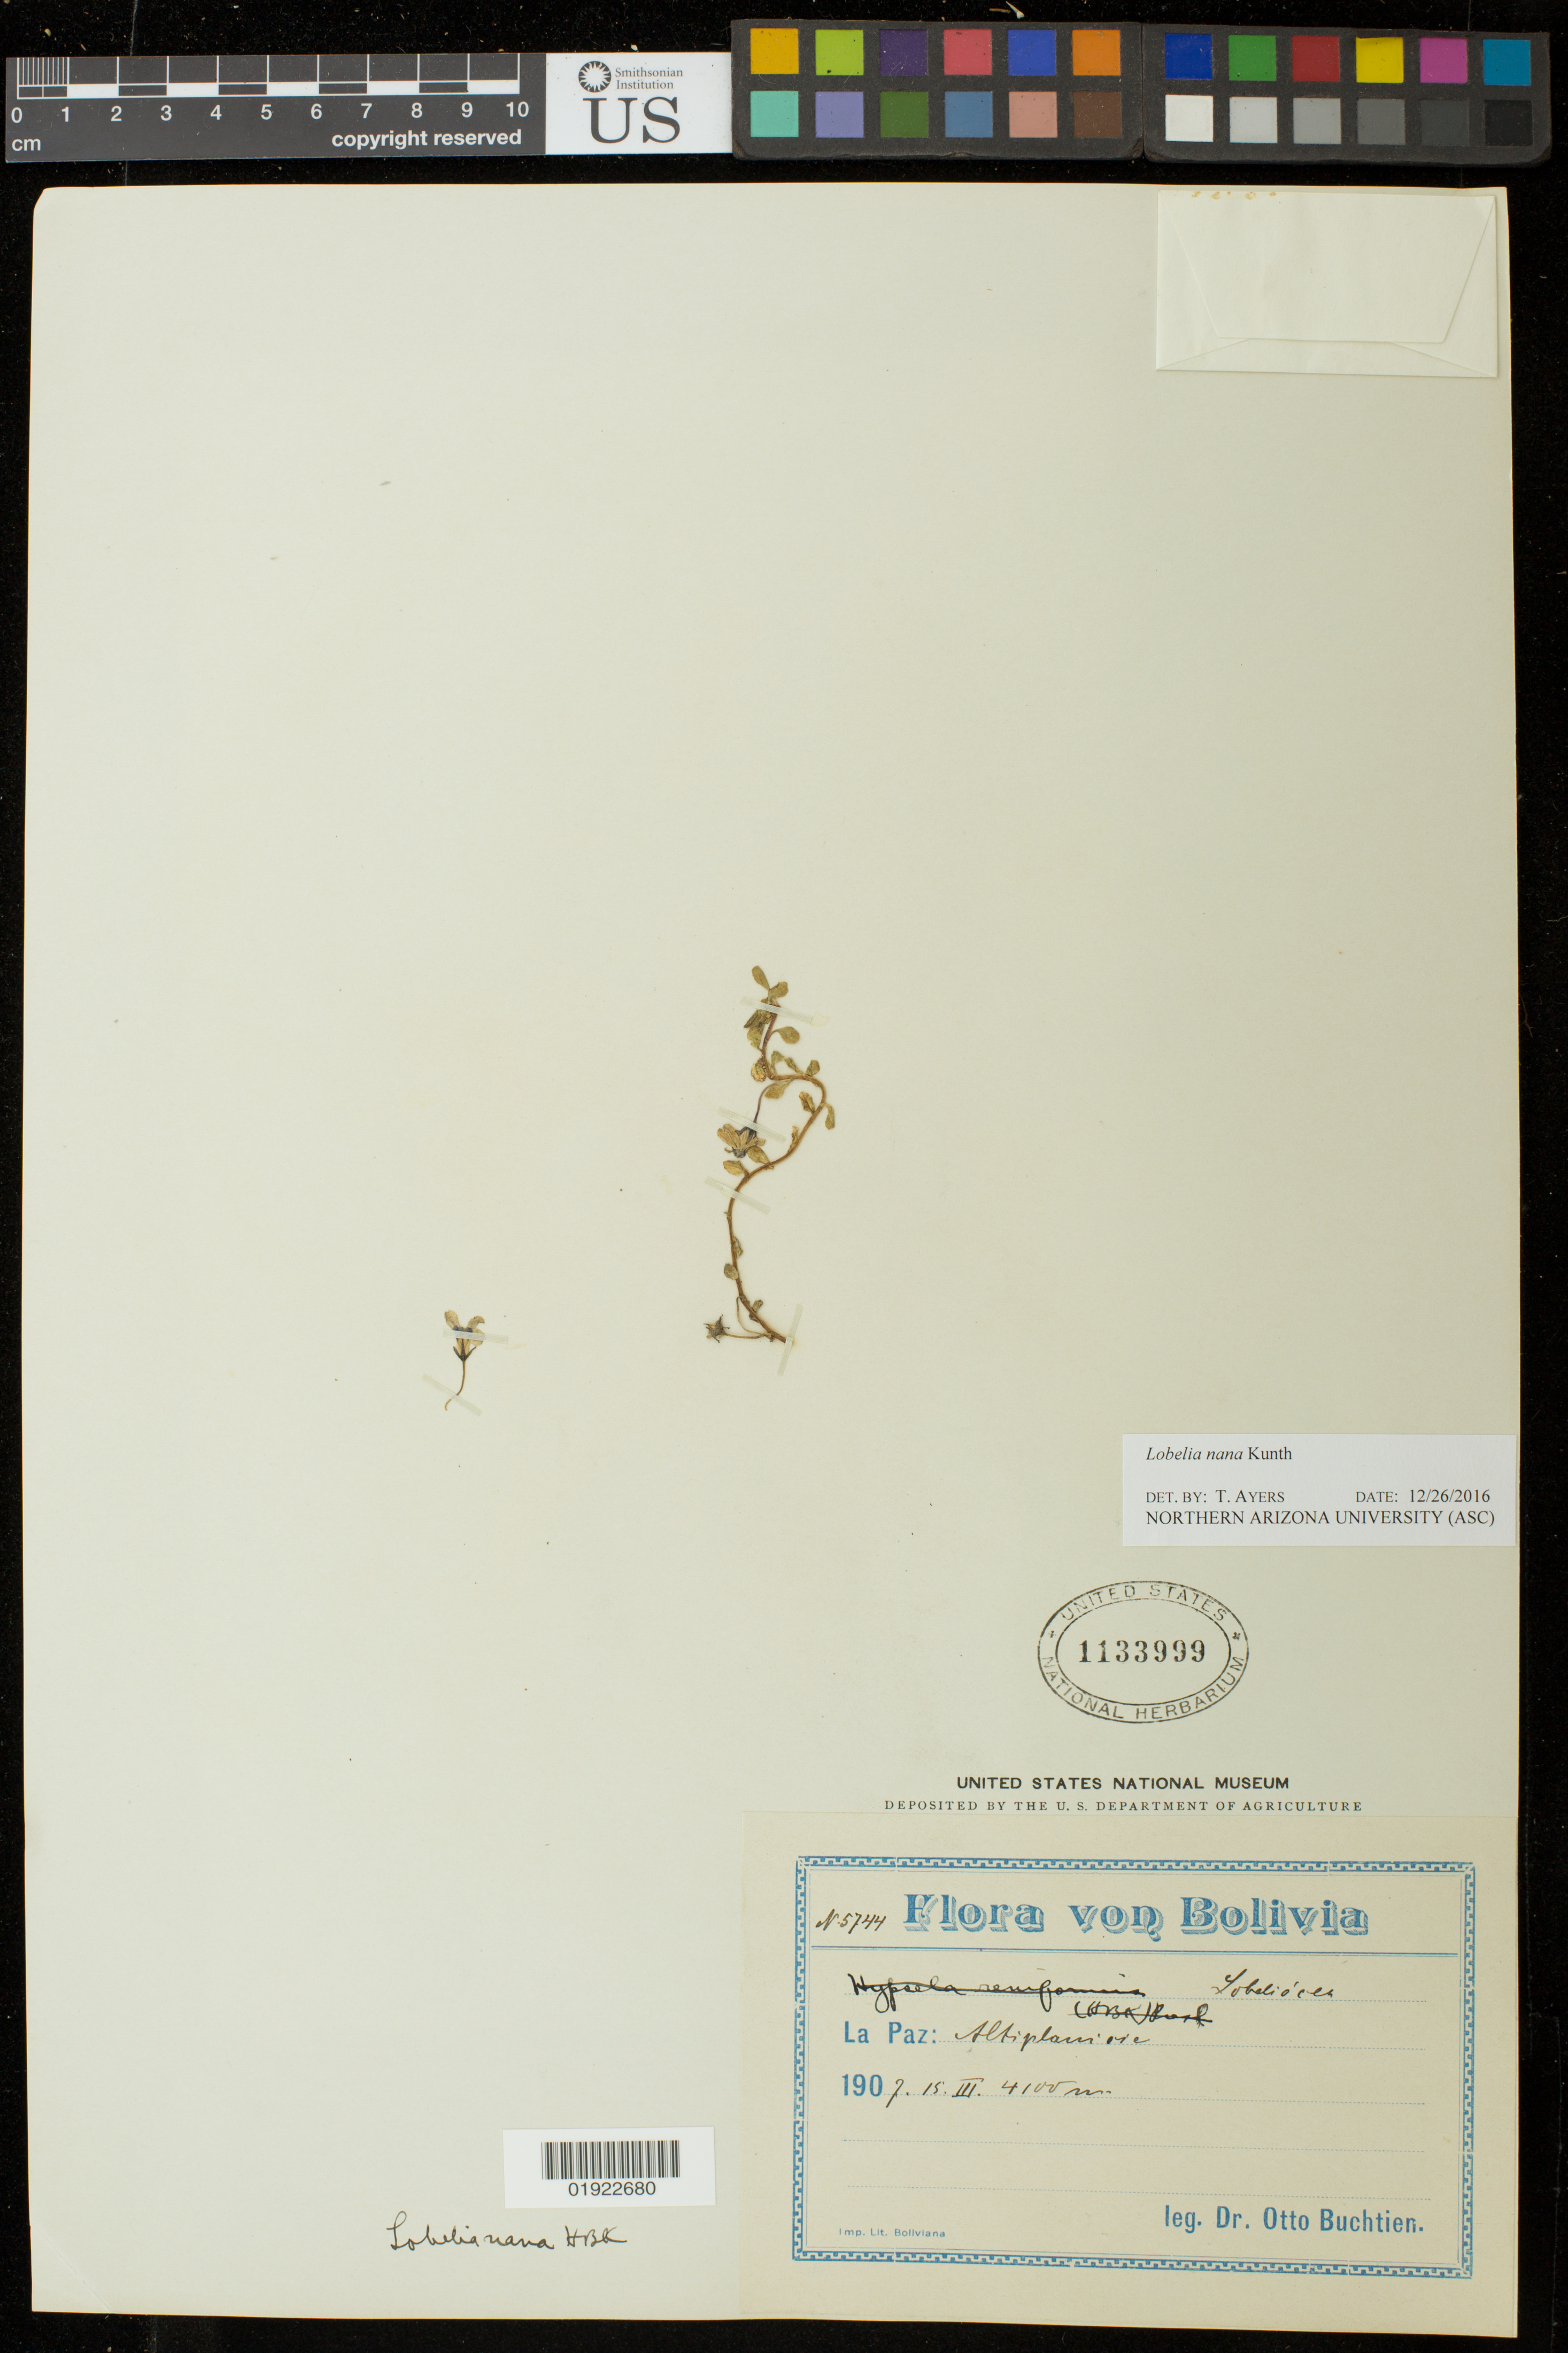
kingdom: Plantae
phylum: Tracheophyta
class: Magnoliopsida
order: Asterales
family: Campanulaceae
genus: Lobelia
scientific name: Lobelia nana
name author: Kunth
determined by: Ayers, Tina J.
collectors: O. Buchtien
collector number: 5744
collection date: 1907-03-15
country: Bolivia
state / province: La Paz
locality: Altiplanicie.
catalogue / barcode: US 1133999